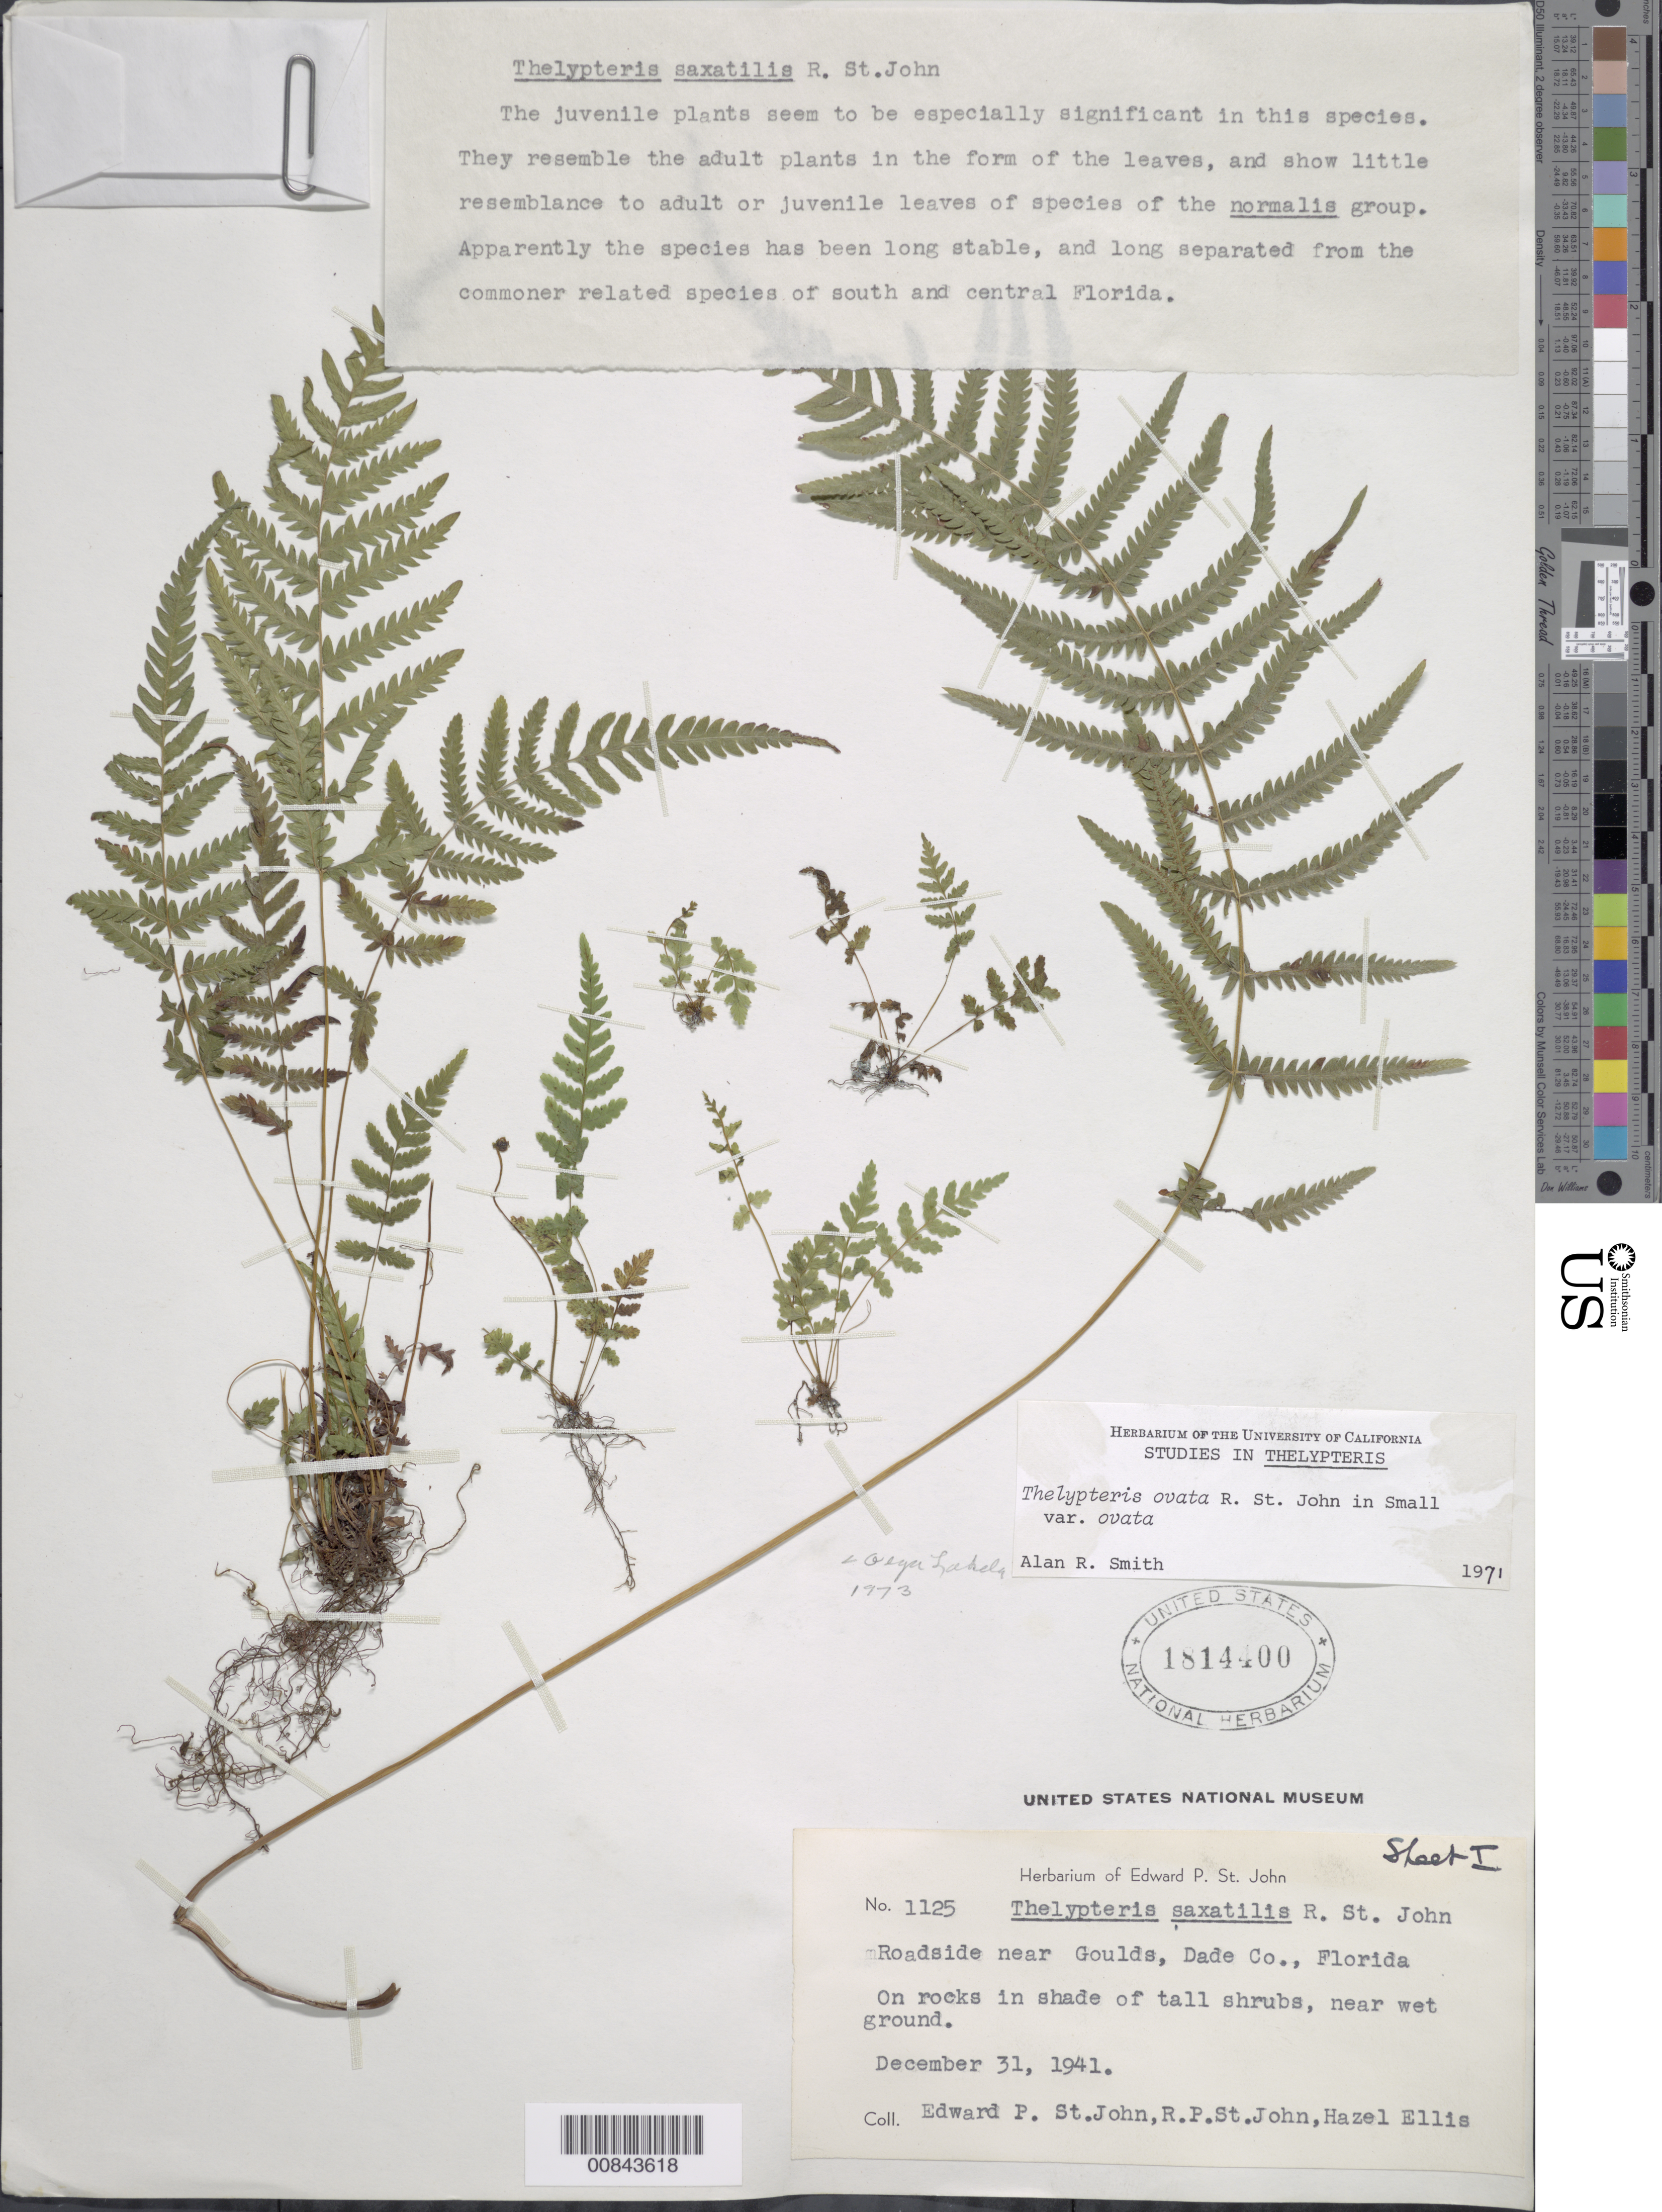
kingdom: Plantae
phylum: Tracheophyta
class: Polypodiopsida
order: Polypodiales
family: Thelypteridaceae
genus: Christella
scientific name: Christella ovata var. ovata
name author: (R.P. St. John) Á. Löve & D. Löve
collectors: E. P. St. John, R. P. St. John & H. Ellis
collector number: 1125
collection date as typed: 31 Dec 1941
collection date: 1941-12-31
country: United States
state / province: Florida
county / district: Dade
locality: Near Goulds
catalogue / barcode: US 1814400